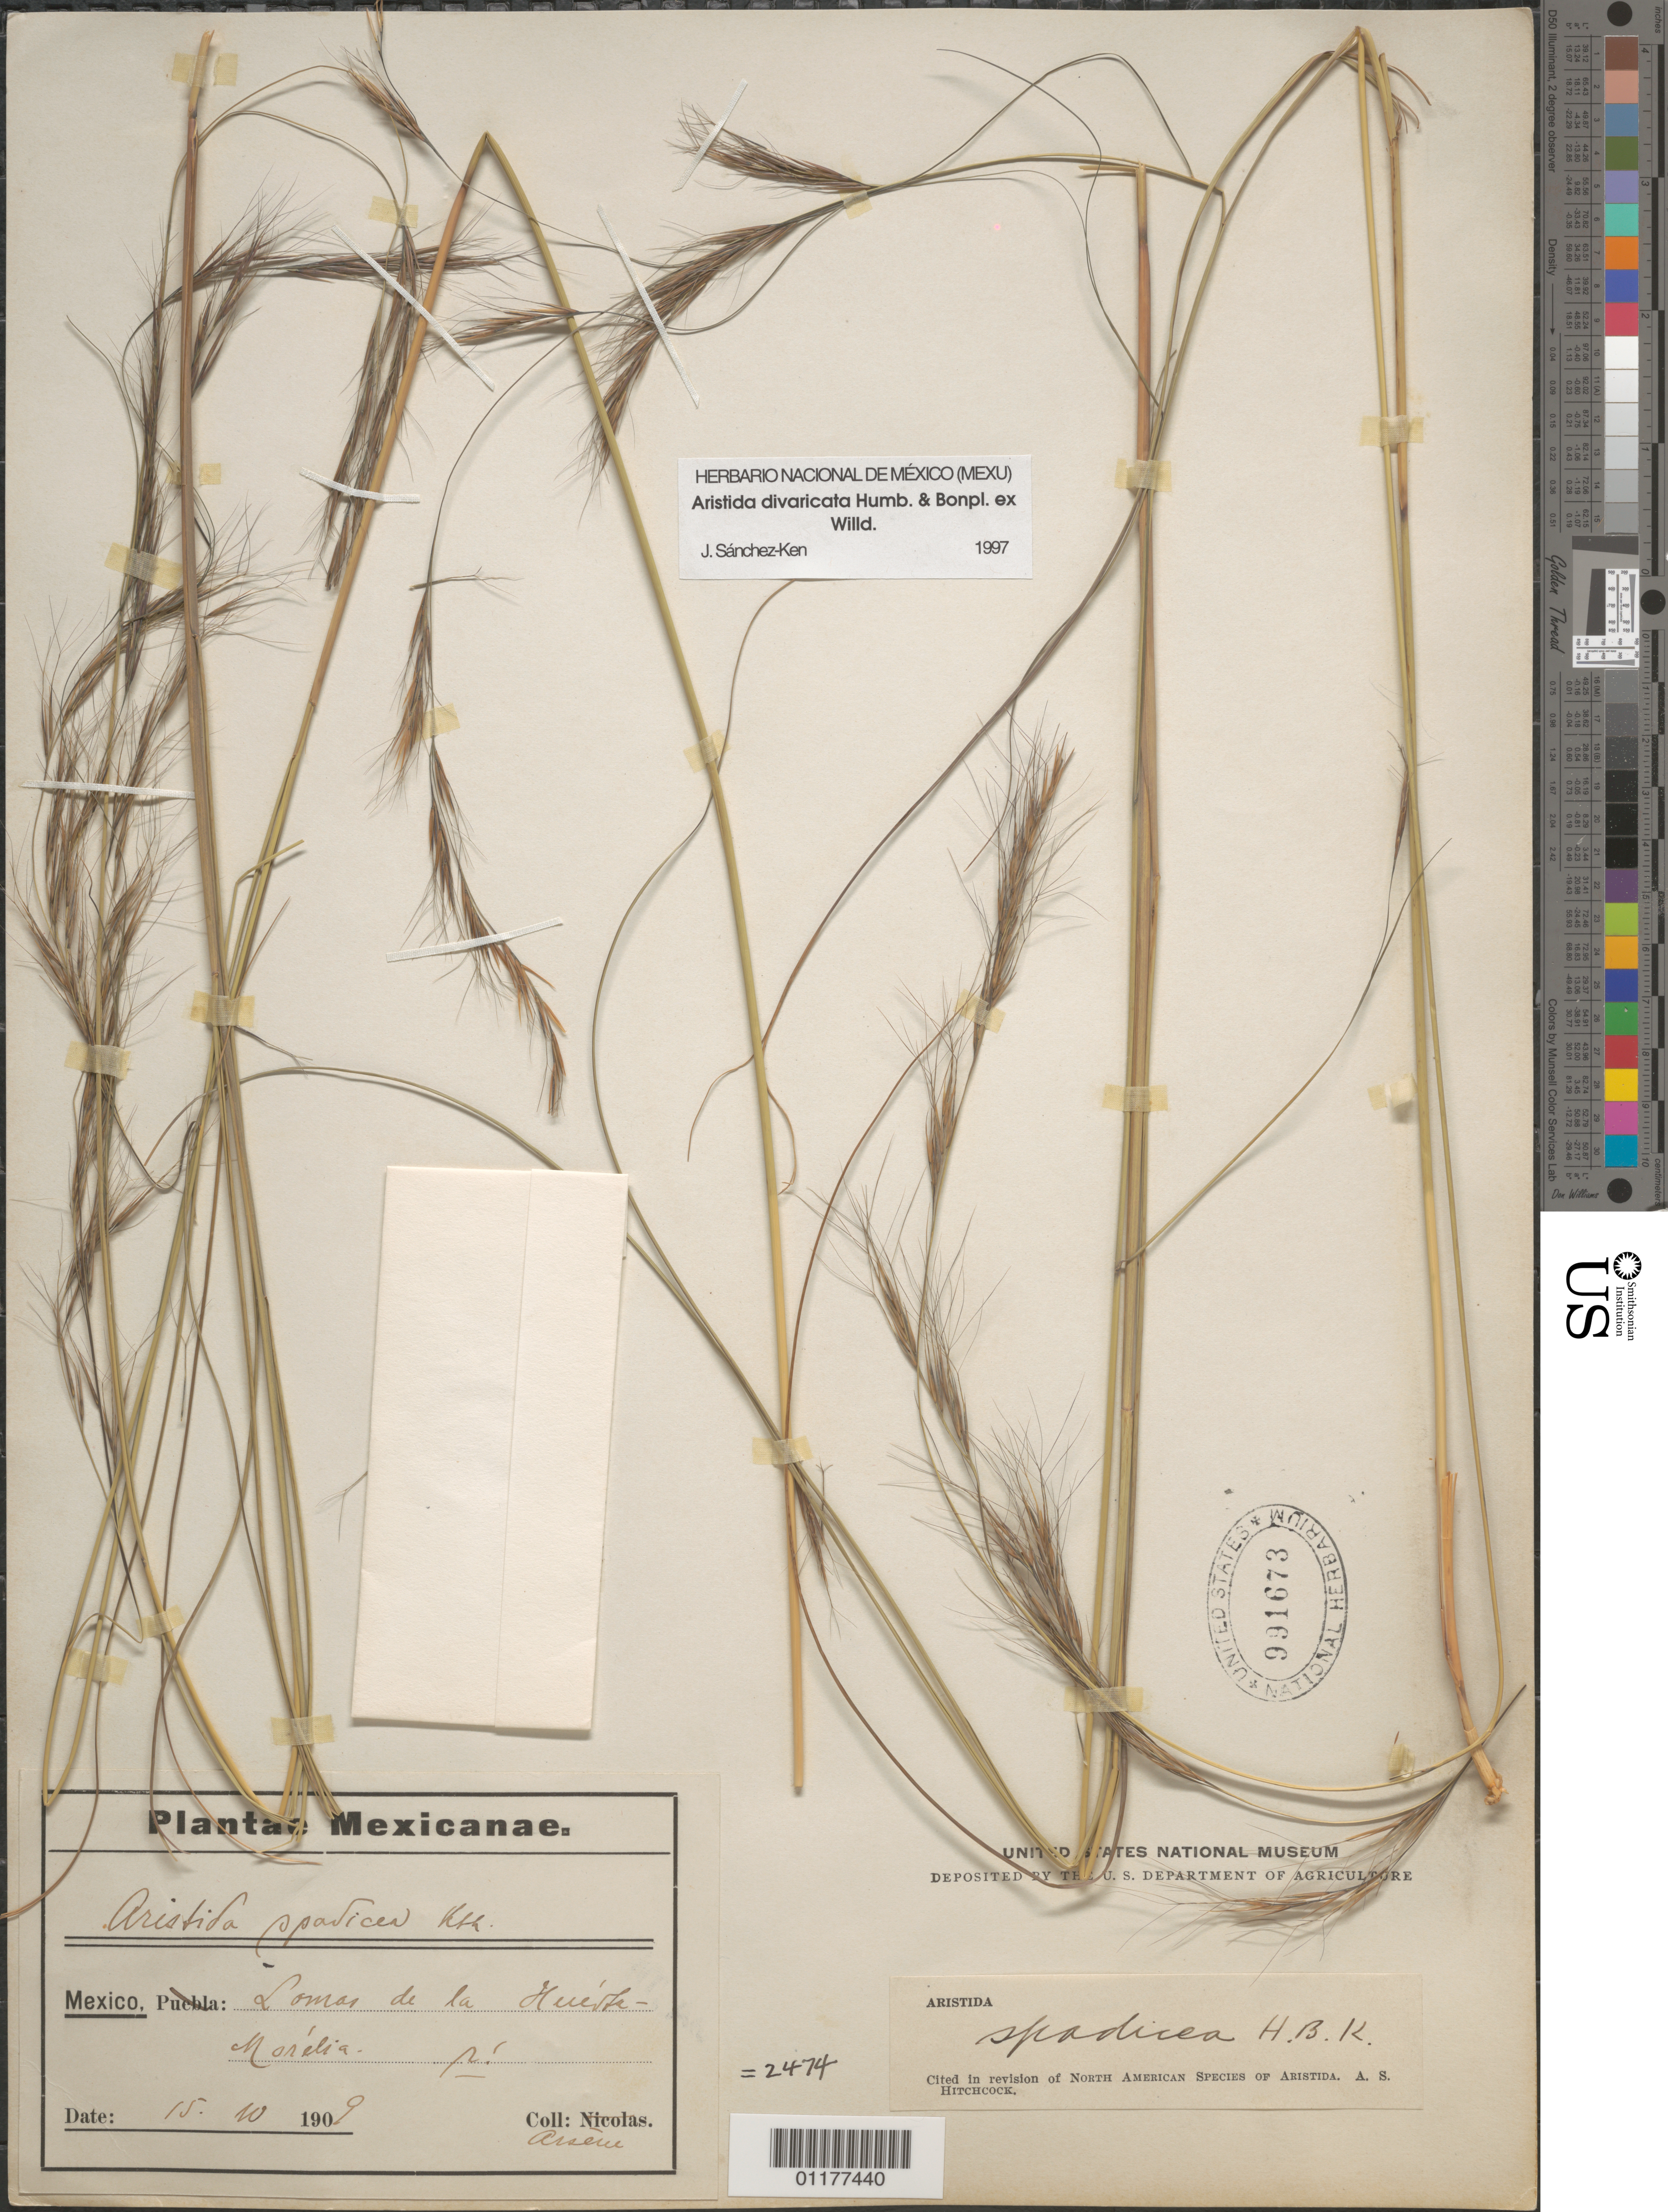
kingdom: Plantae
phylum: Tracheophyta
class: Liliopsida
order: Poales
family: Poaceae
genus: Aristida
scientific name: Aristida divaricata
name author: Humb. & Bonpl. ex Willd.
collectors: Bro. G. Arsène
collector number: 2474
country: Mexico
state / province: Michoacán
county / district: Morelia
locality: Lomas de la Hueth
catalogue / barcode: US 991673